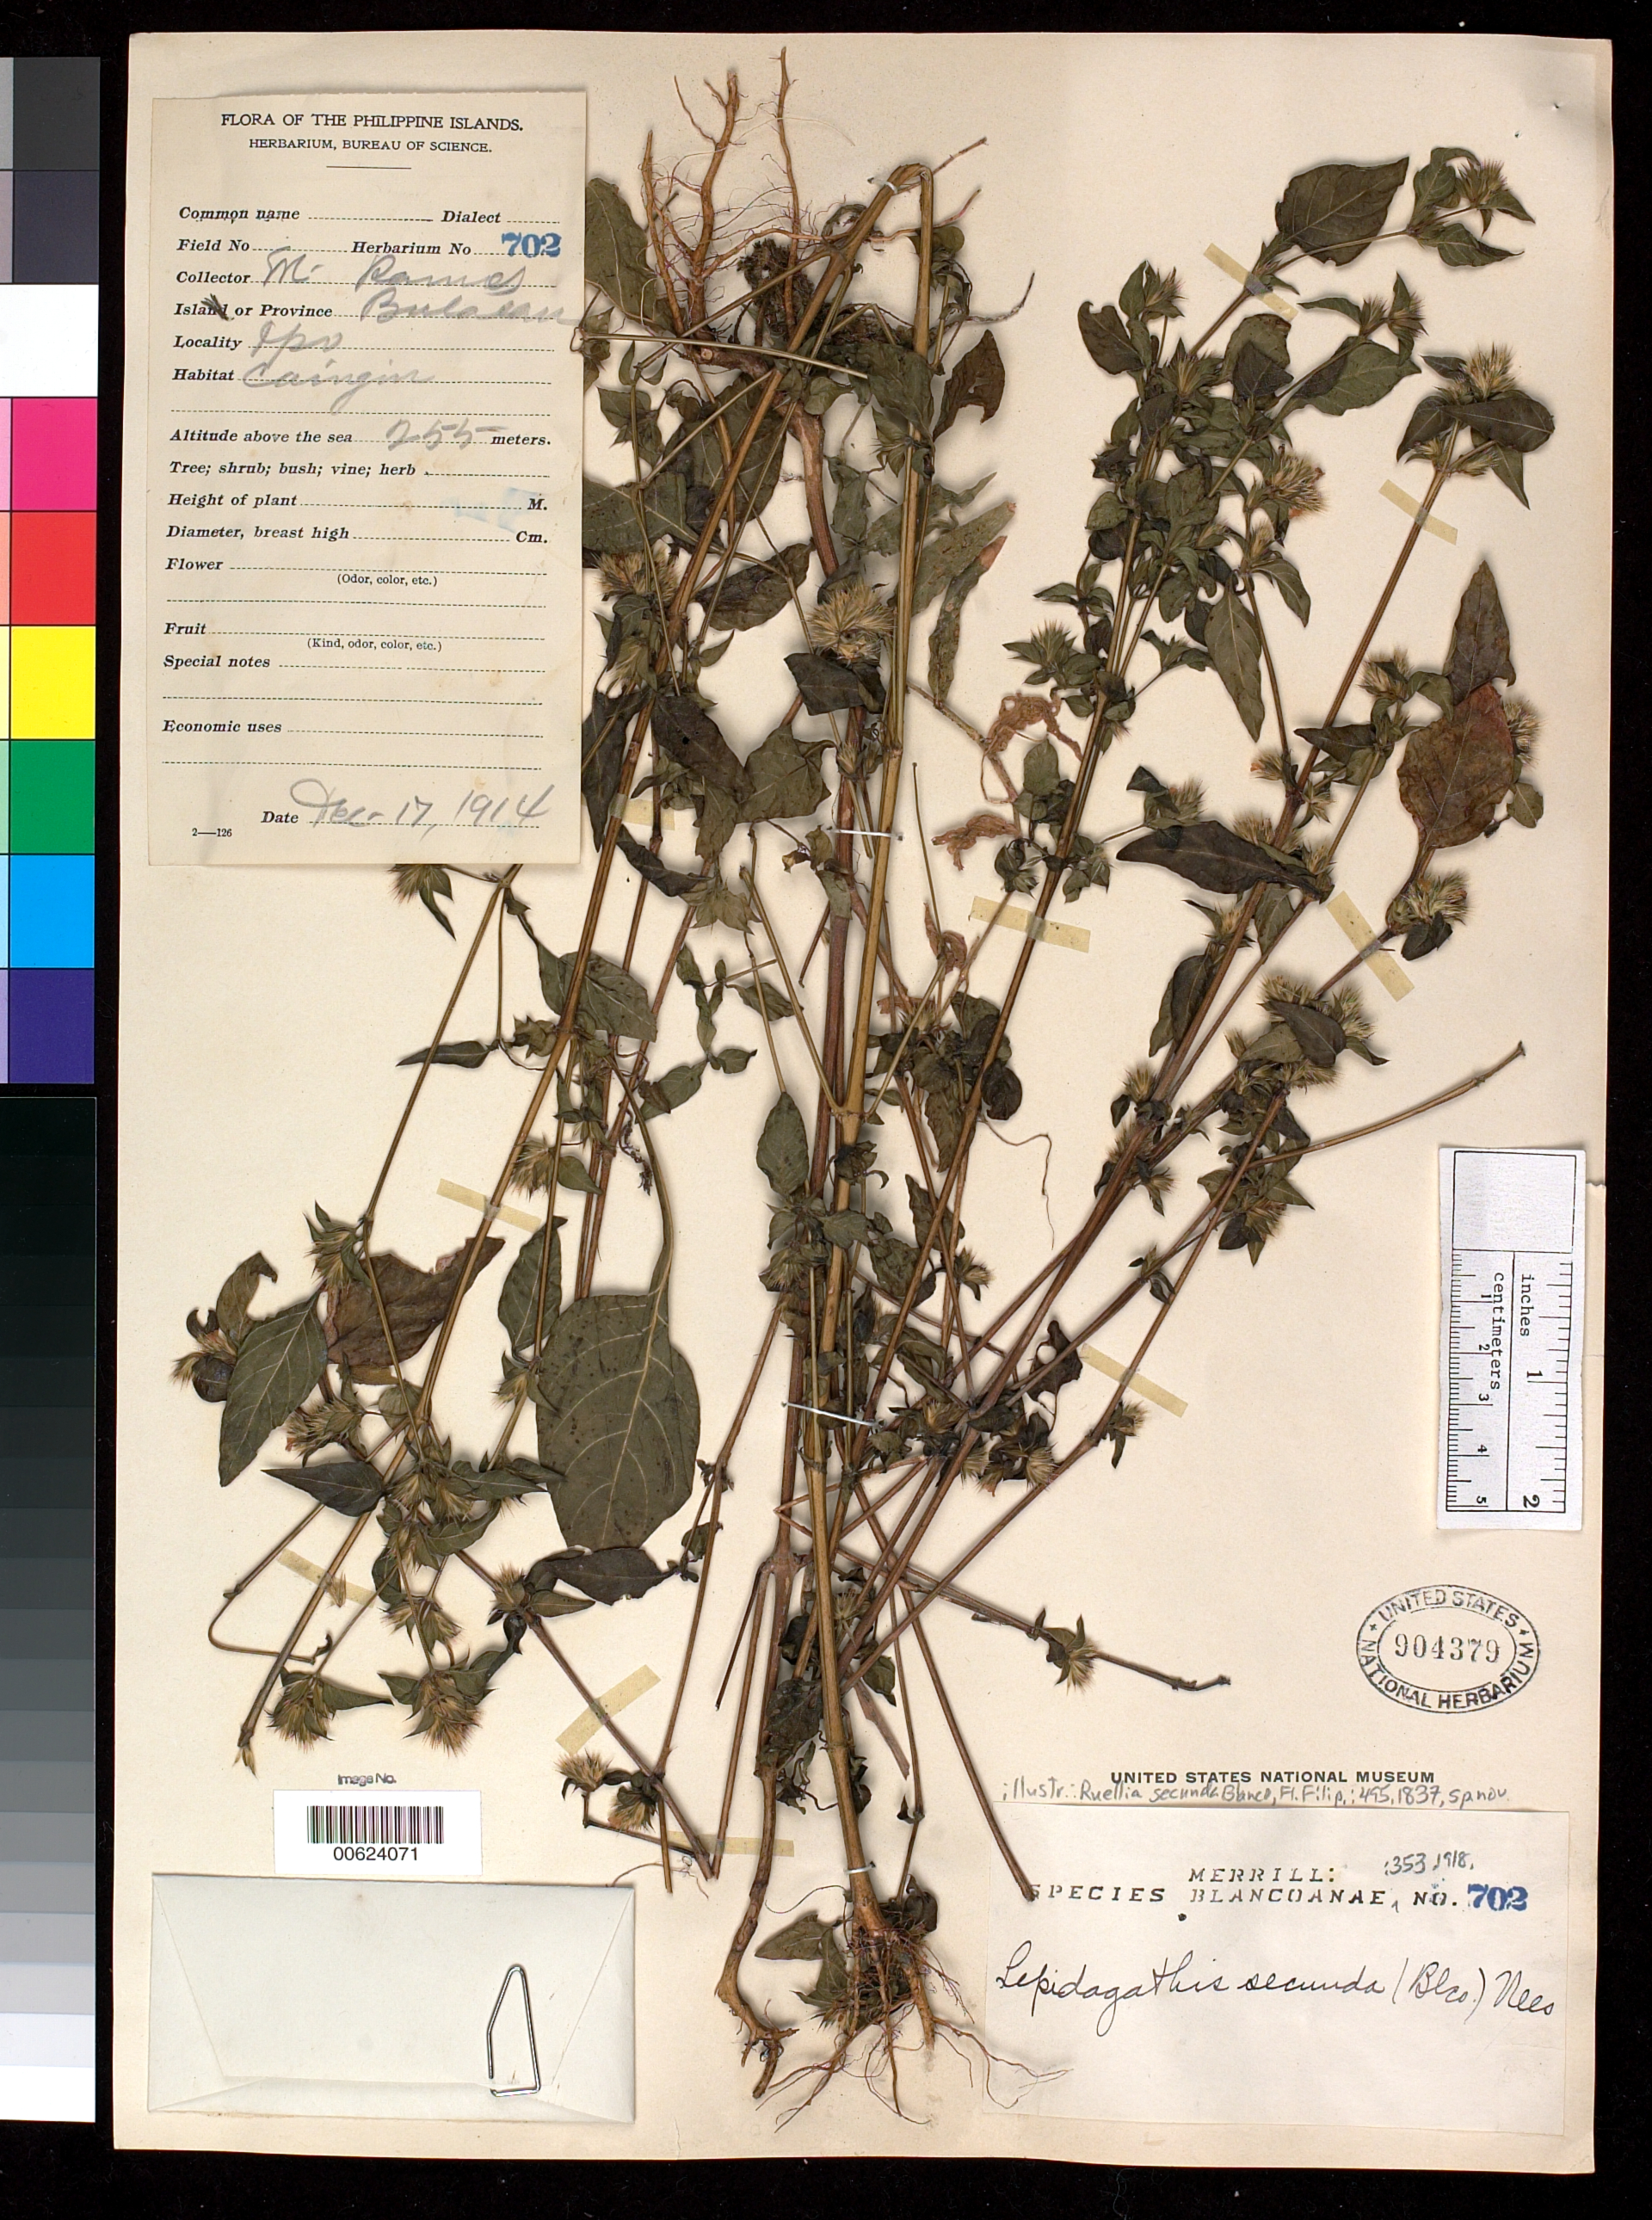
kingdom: Plantae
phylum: Tracheophyta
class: Magnoliopsida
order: Lamiales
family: Acanthaceae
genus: Ruellia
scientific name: Ruellia secunda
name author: Blanco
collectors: M. Ramos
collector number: Sp. Blancoan. 0702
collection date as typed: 17 Dec 1914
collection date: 1914-12-17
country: Philippines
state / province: Central Luzon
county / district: Bulacan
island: Luzon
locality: Apo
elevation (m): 255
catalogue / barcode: US 904379